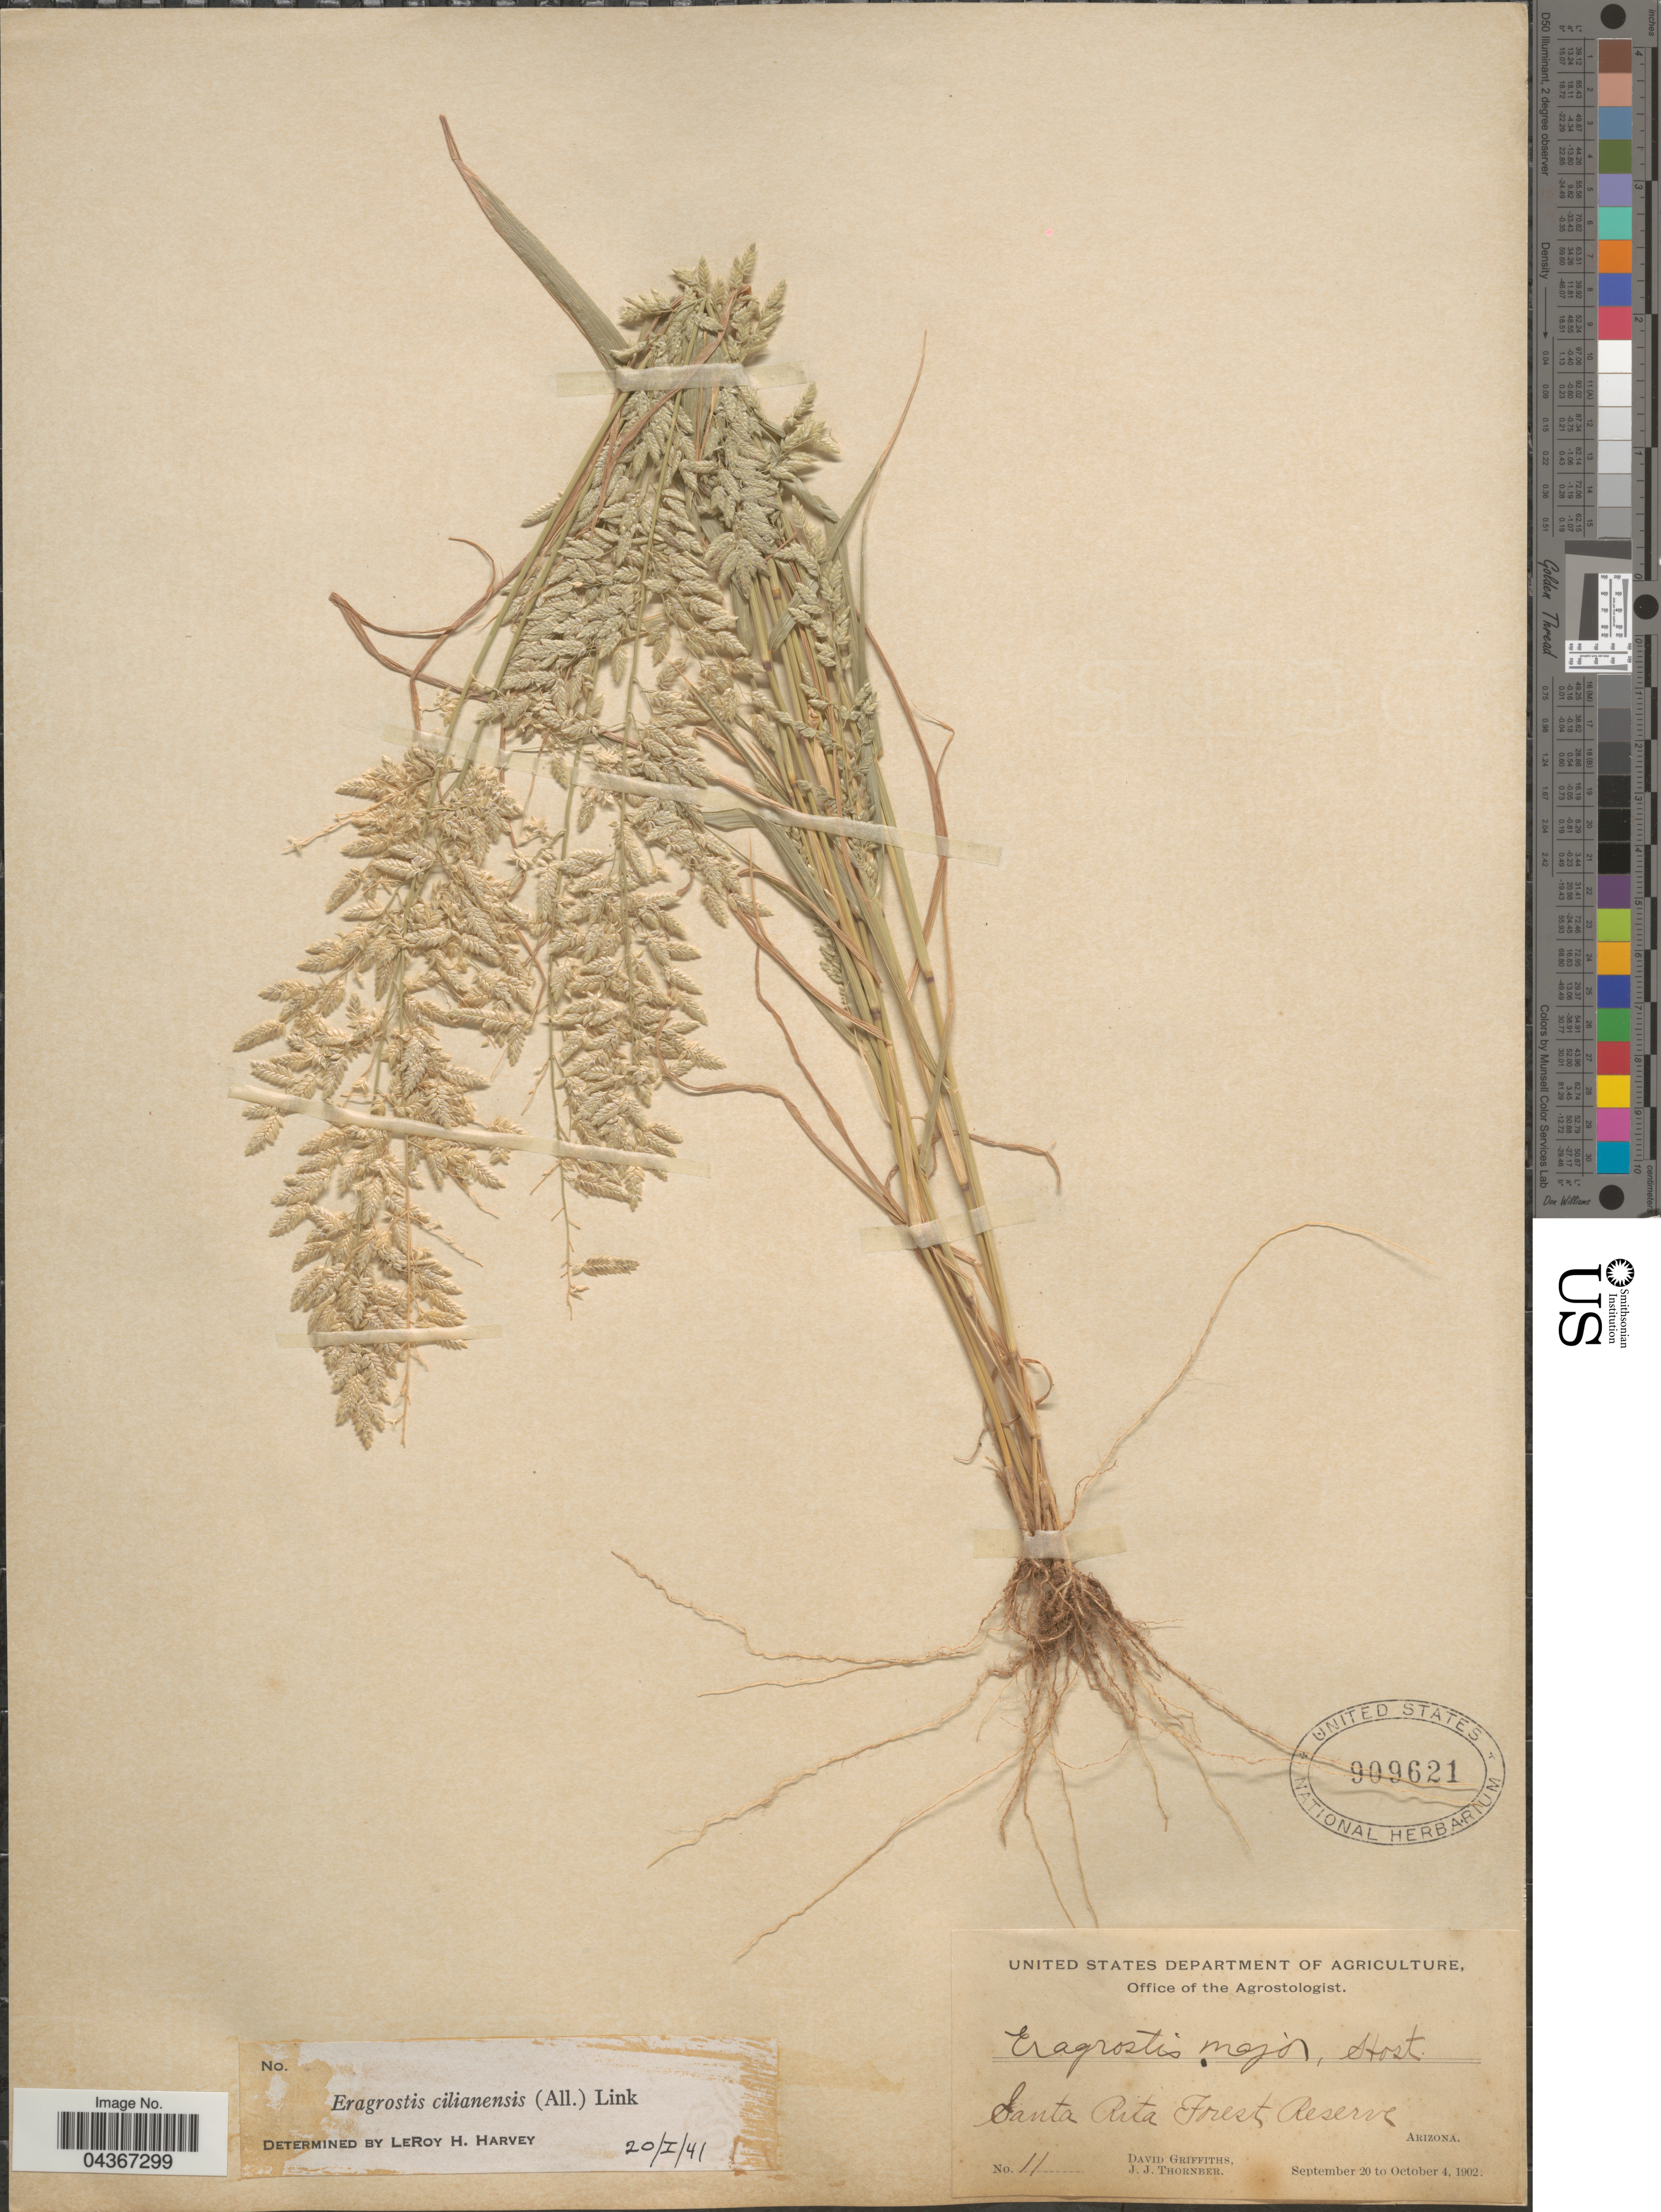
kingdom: Plantae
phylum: Tracheophyta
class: Liliopsida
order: Poales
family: Poaceae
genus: Eragrostis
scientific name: Eragrostis cilianensis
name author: (Bellardi) Vignolo ex Janch.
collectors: D. Griffiths & J. Thornber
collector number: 11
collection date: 1902-09-20/1902-10-04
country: United States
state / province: Arizona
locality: Santa Rita Forest Reserve.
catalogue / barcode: US 909621